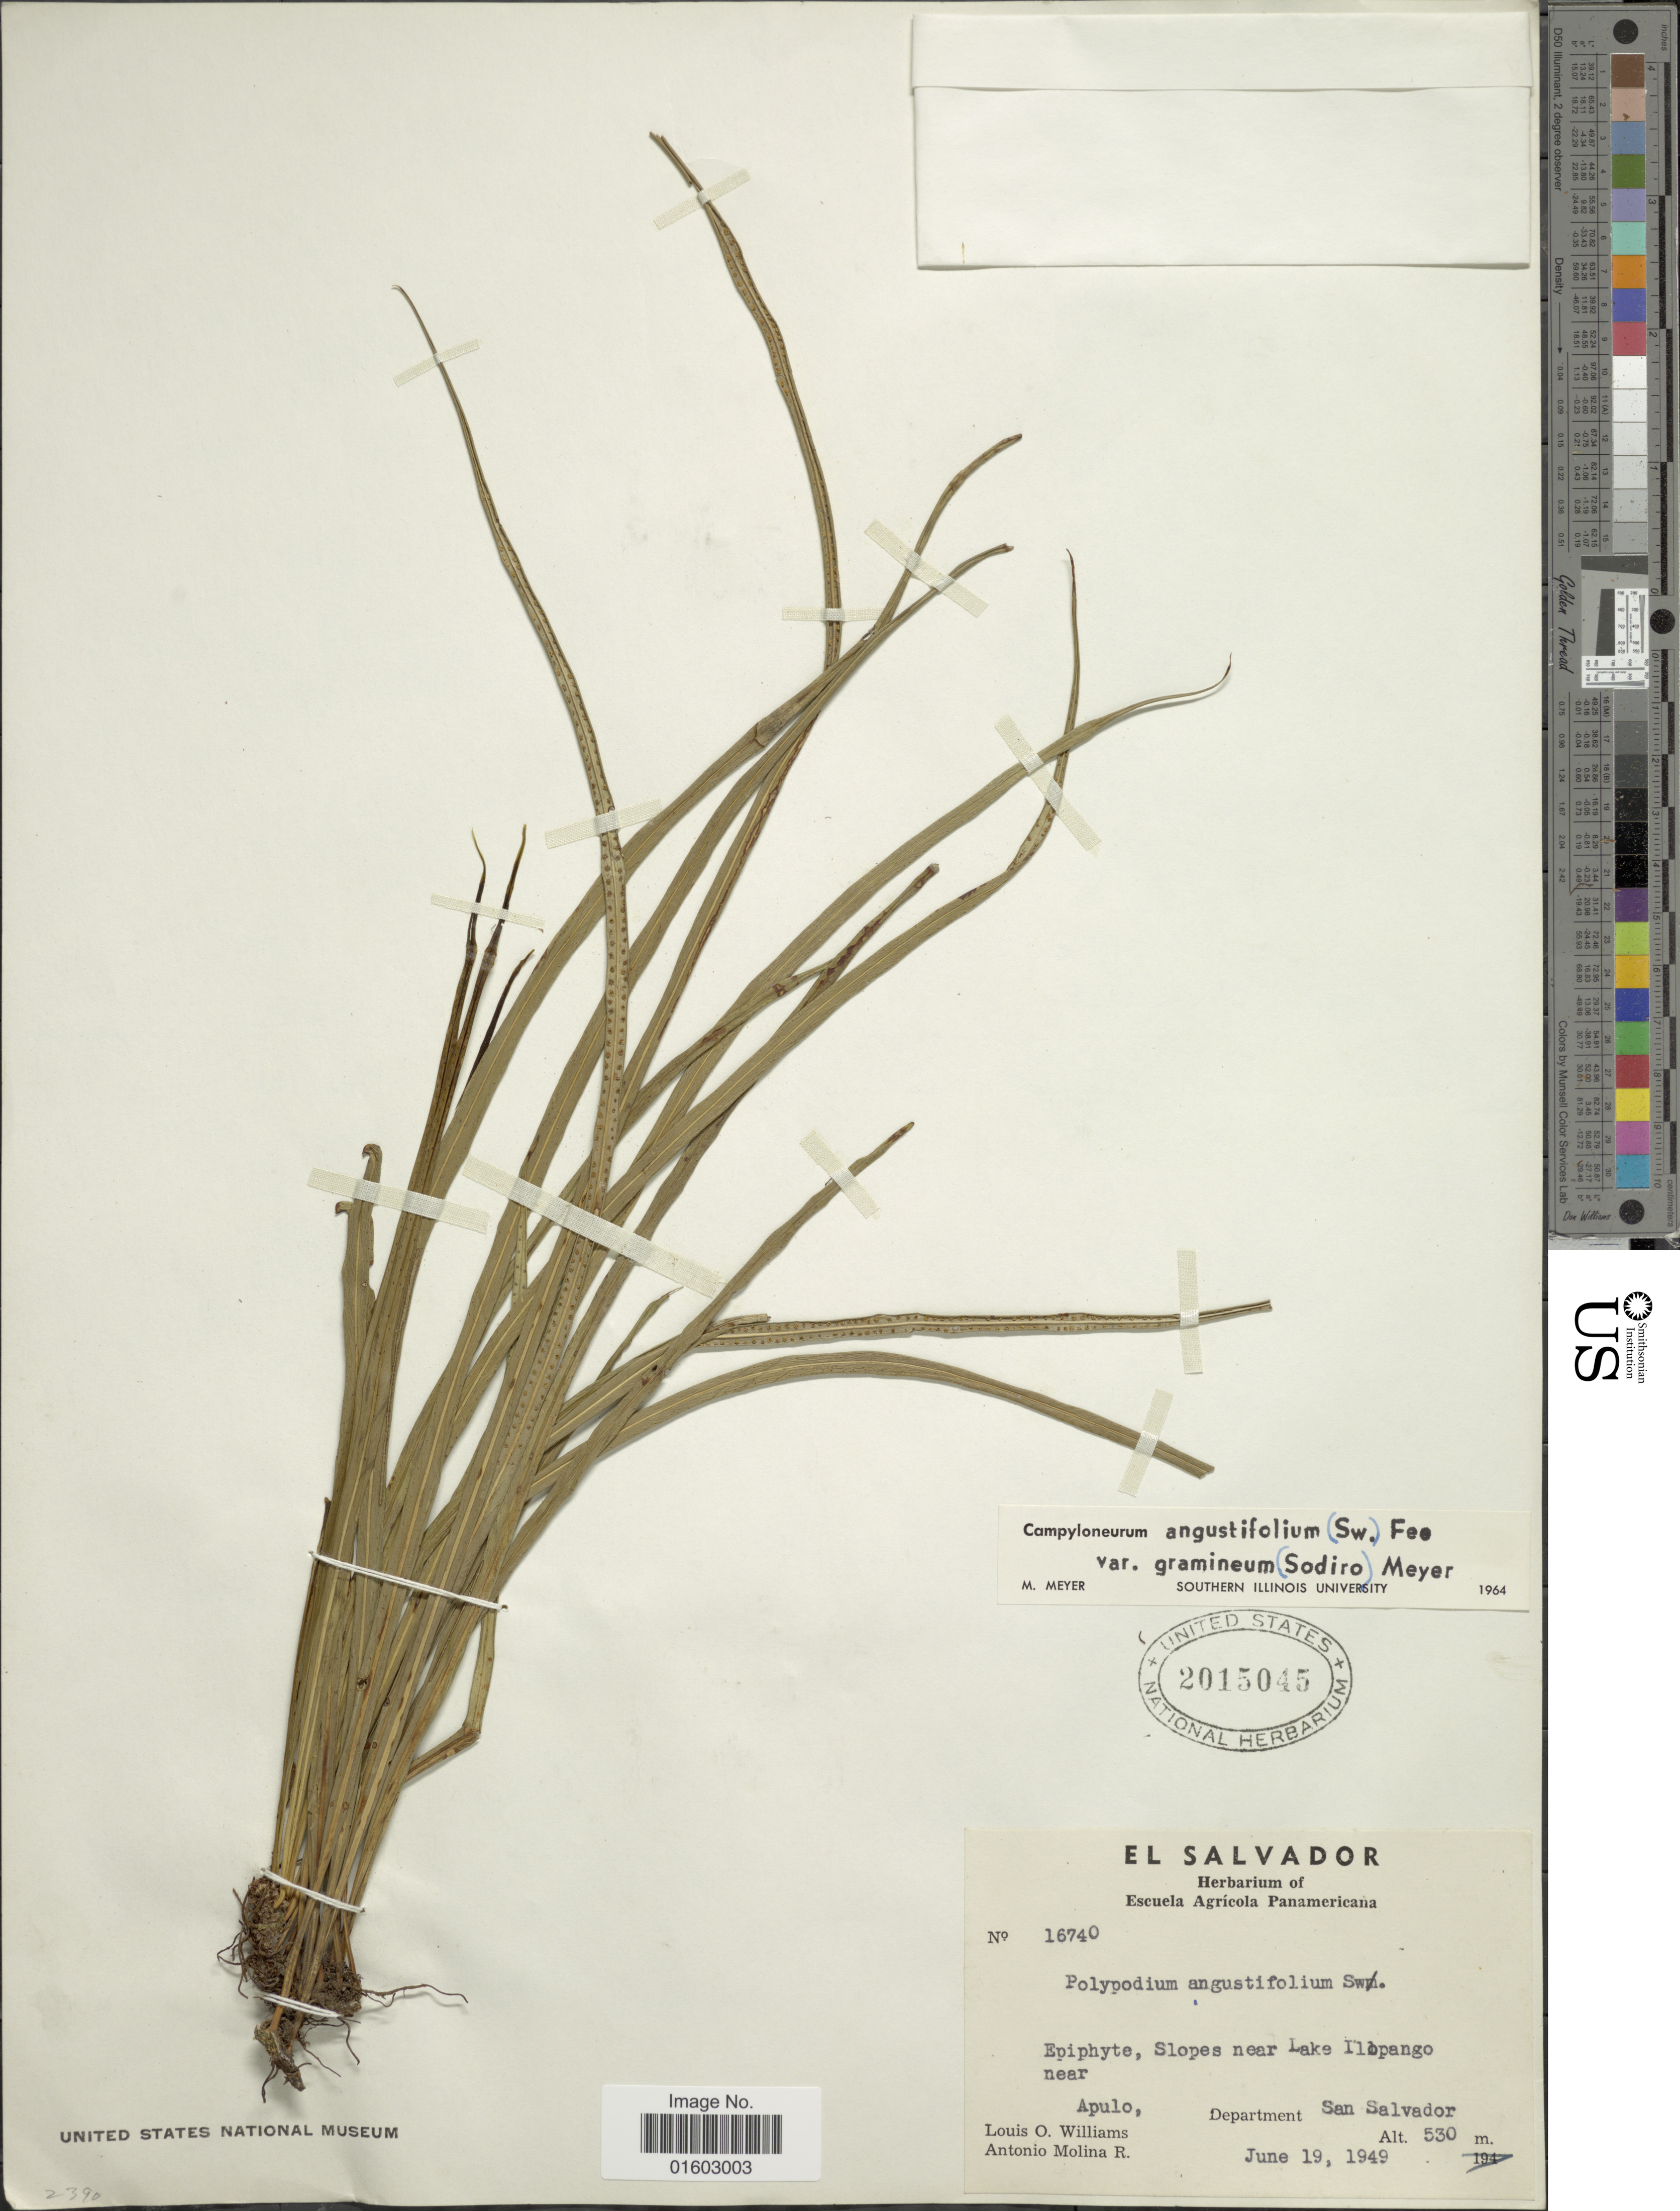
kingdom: Plantae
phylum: Tracheophyta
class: Polypodiopsida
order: Polypodiales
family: Polypodiaceae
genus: Campyloneurum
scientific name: Campyloneurum ensifolium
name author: (Willd.) J. Sm.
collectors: L. O. Williams & A. Molina R.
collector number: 16740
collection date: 1949-06-19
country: El Salvador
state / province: San Salvador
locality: Slopes near Lake Ilopango near Apulo, department San Salvador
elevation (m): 530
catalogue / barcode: US 2015045